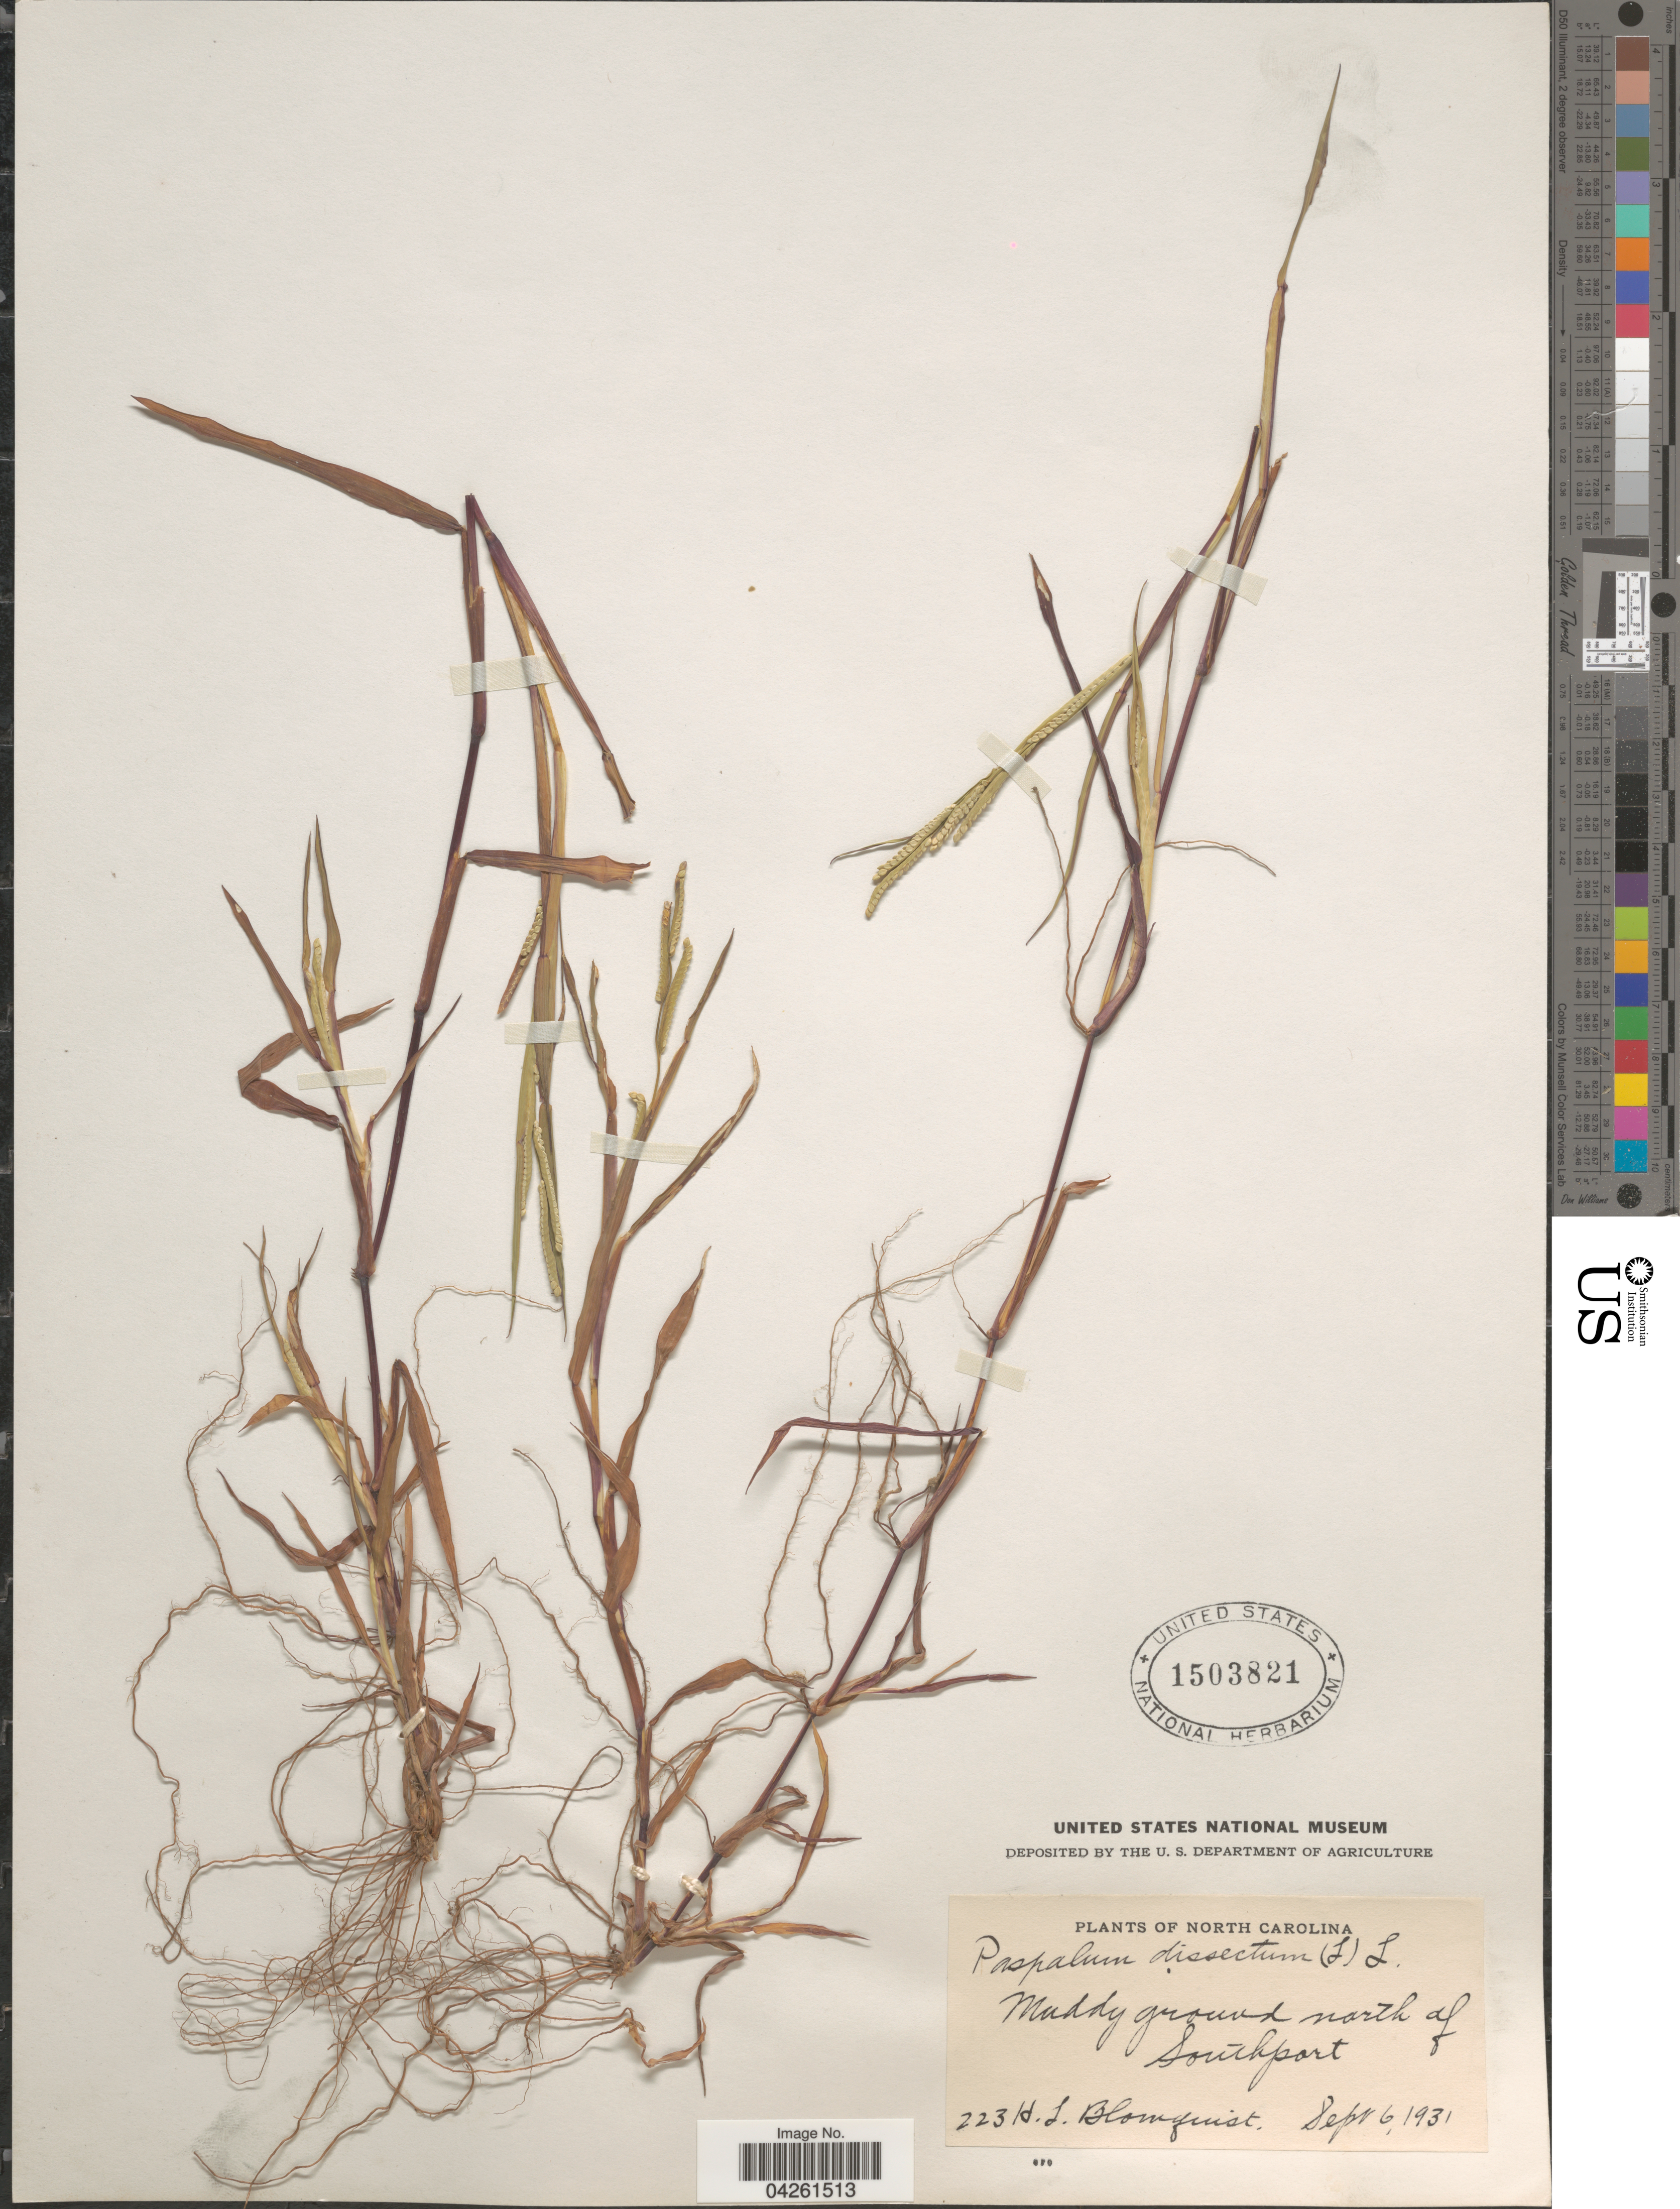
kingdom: Plantae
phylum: Tracheophyta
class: Liliopsida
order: Poales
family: Poaceae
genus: Paspalum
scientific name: Paspalum dissectum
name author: (L.) L.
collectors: H. Blomquist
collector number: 223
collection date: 1931-09-06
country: United States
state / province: North Carolina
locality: Muddy ground north of Southport.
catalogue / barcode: US 1503821